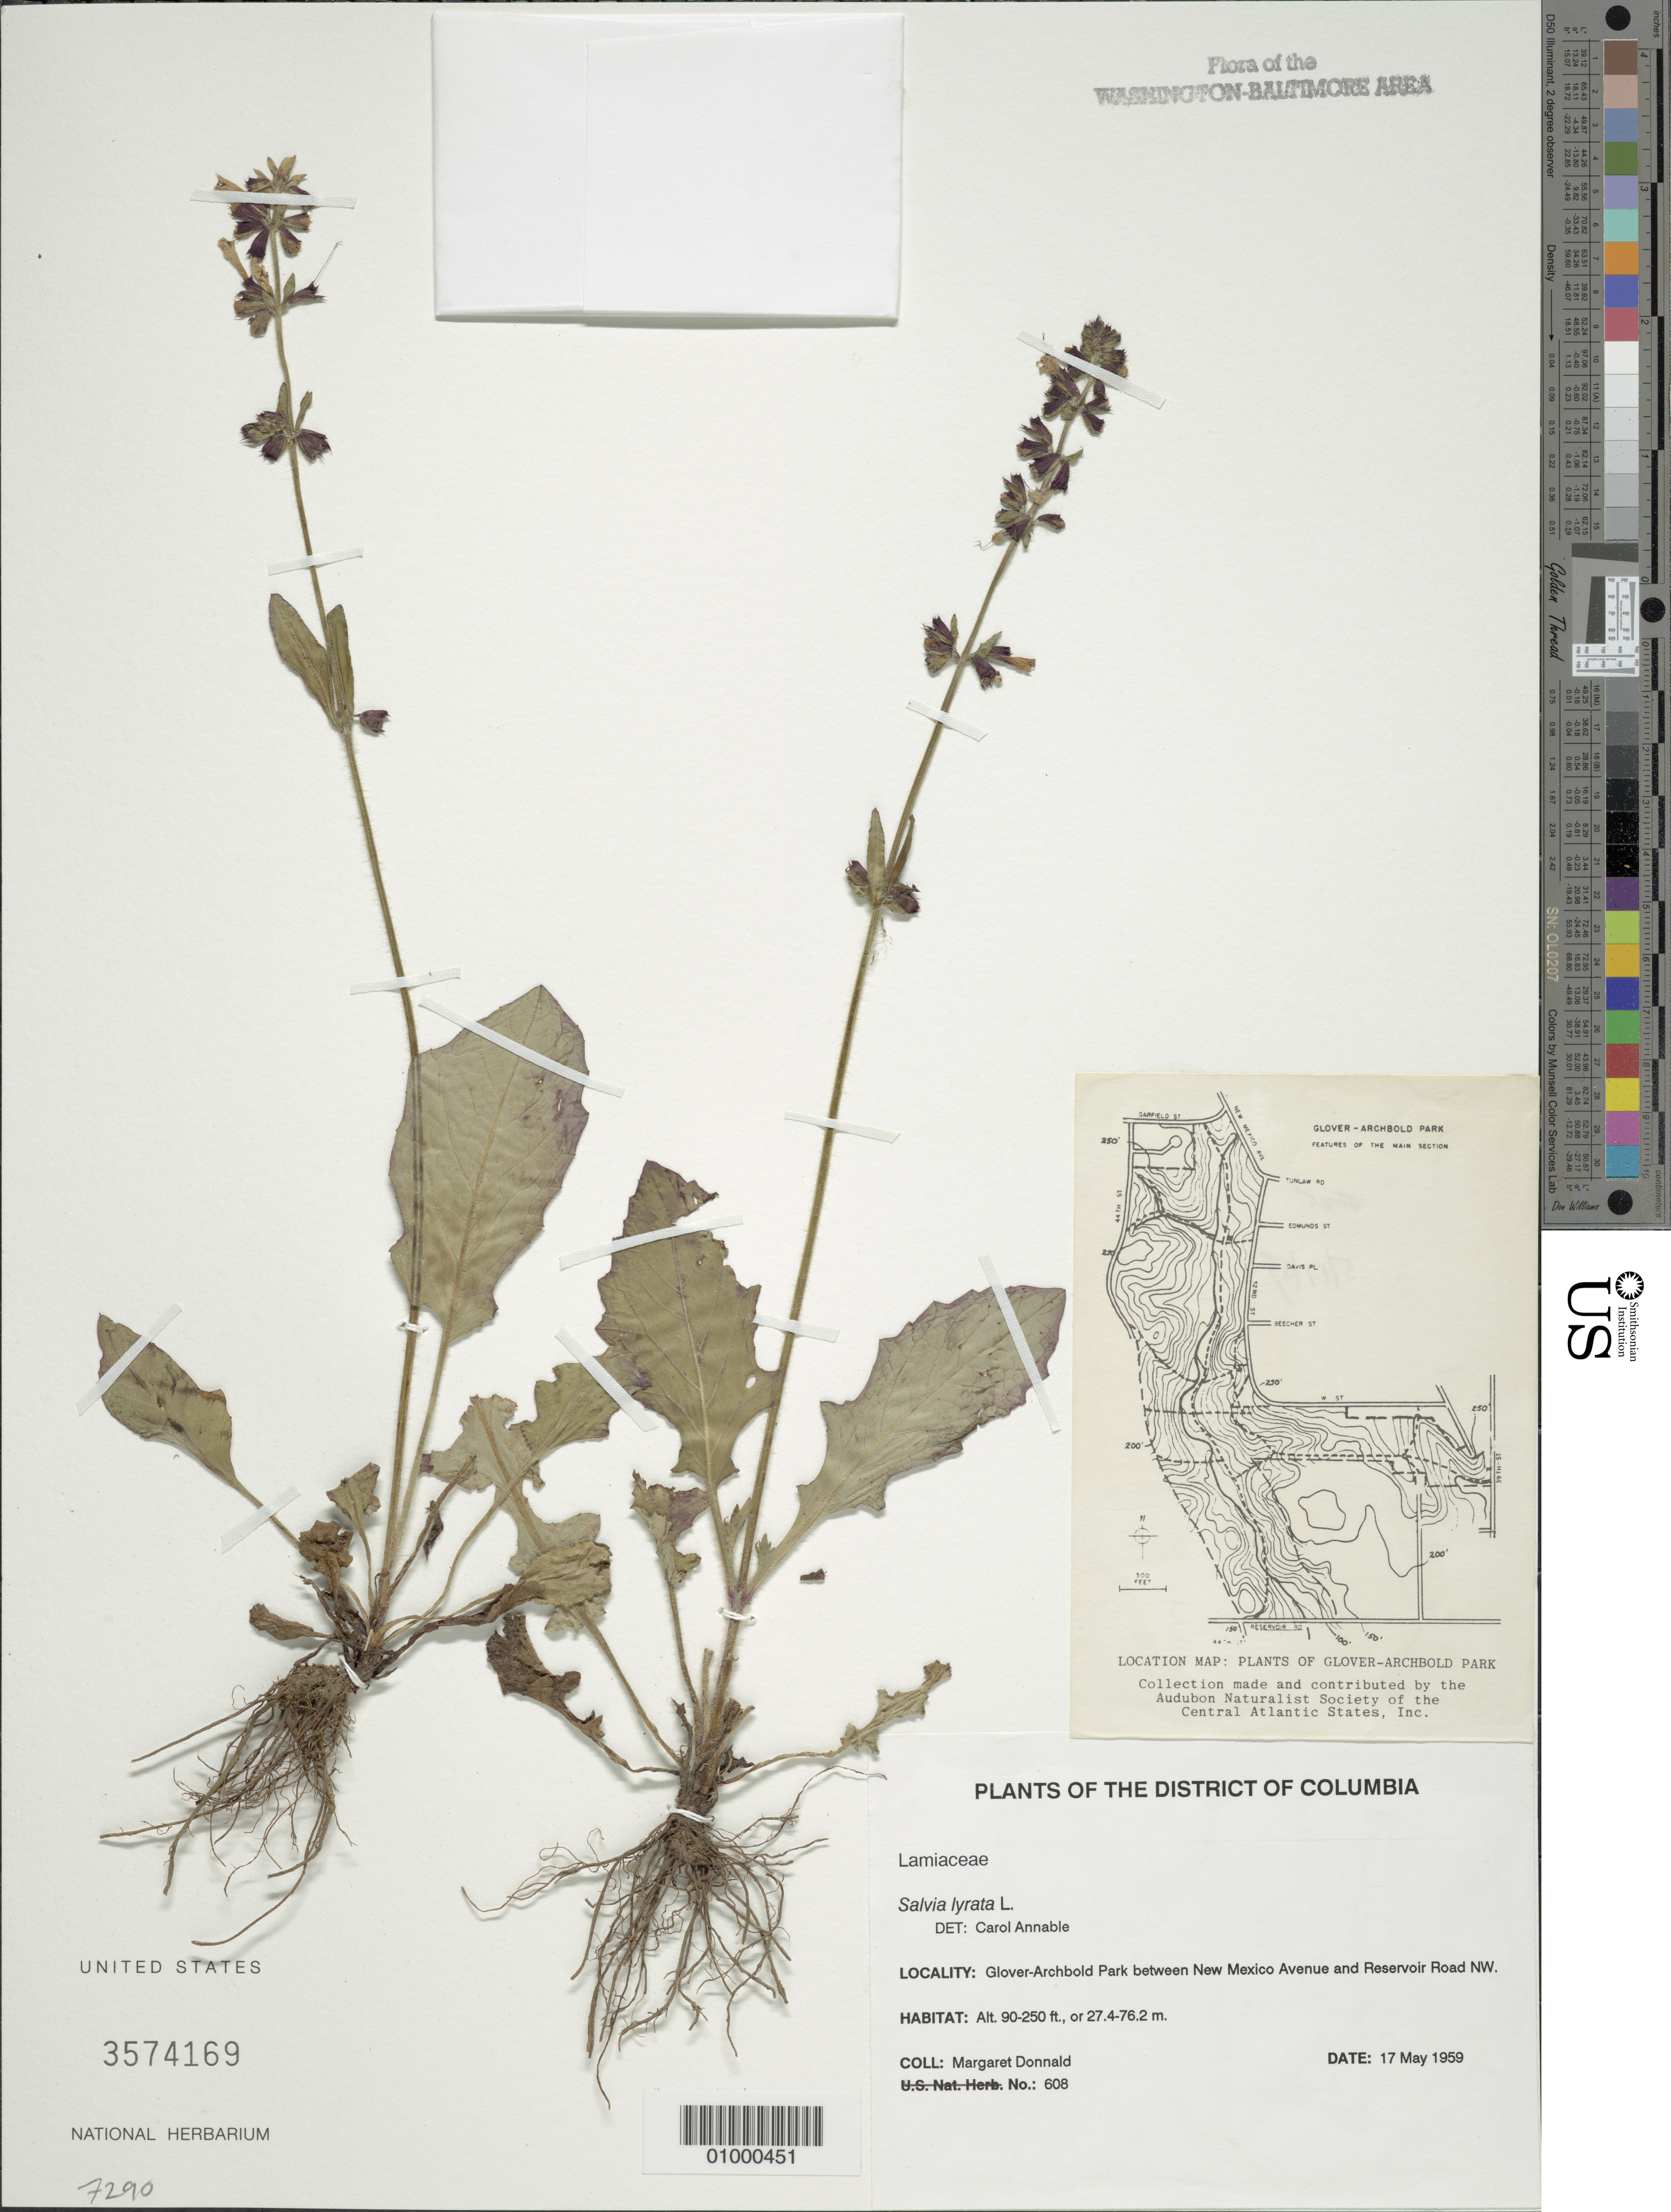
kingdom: Plantae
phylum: Tracheophyta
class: Magnoliopsida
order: Lamiales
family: Lamiaceae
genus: Salvia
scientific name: Salvia lyrata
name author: L.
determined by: Annable, C. R.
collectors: M. Donnald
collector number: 608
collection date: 1959-05-17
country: United States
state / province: District of Columbia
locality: Glover-Archbold Park between New Mexico Avenue and Reservoir Road NW.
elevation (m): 27.4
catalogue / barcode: US 3574169